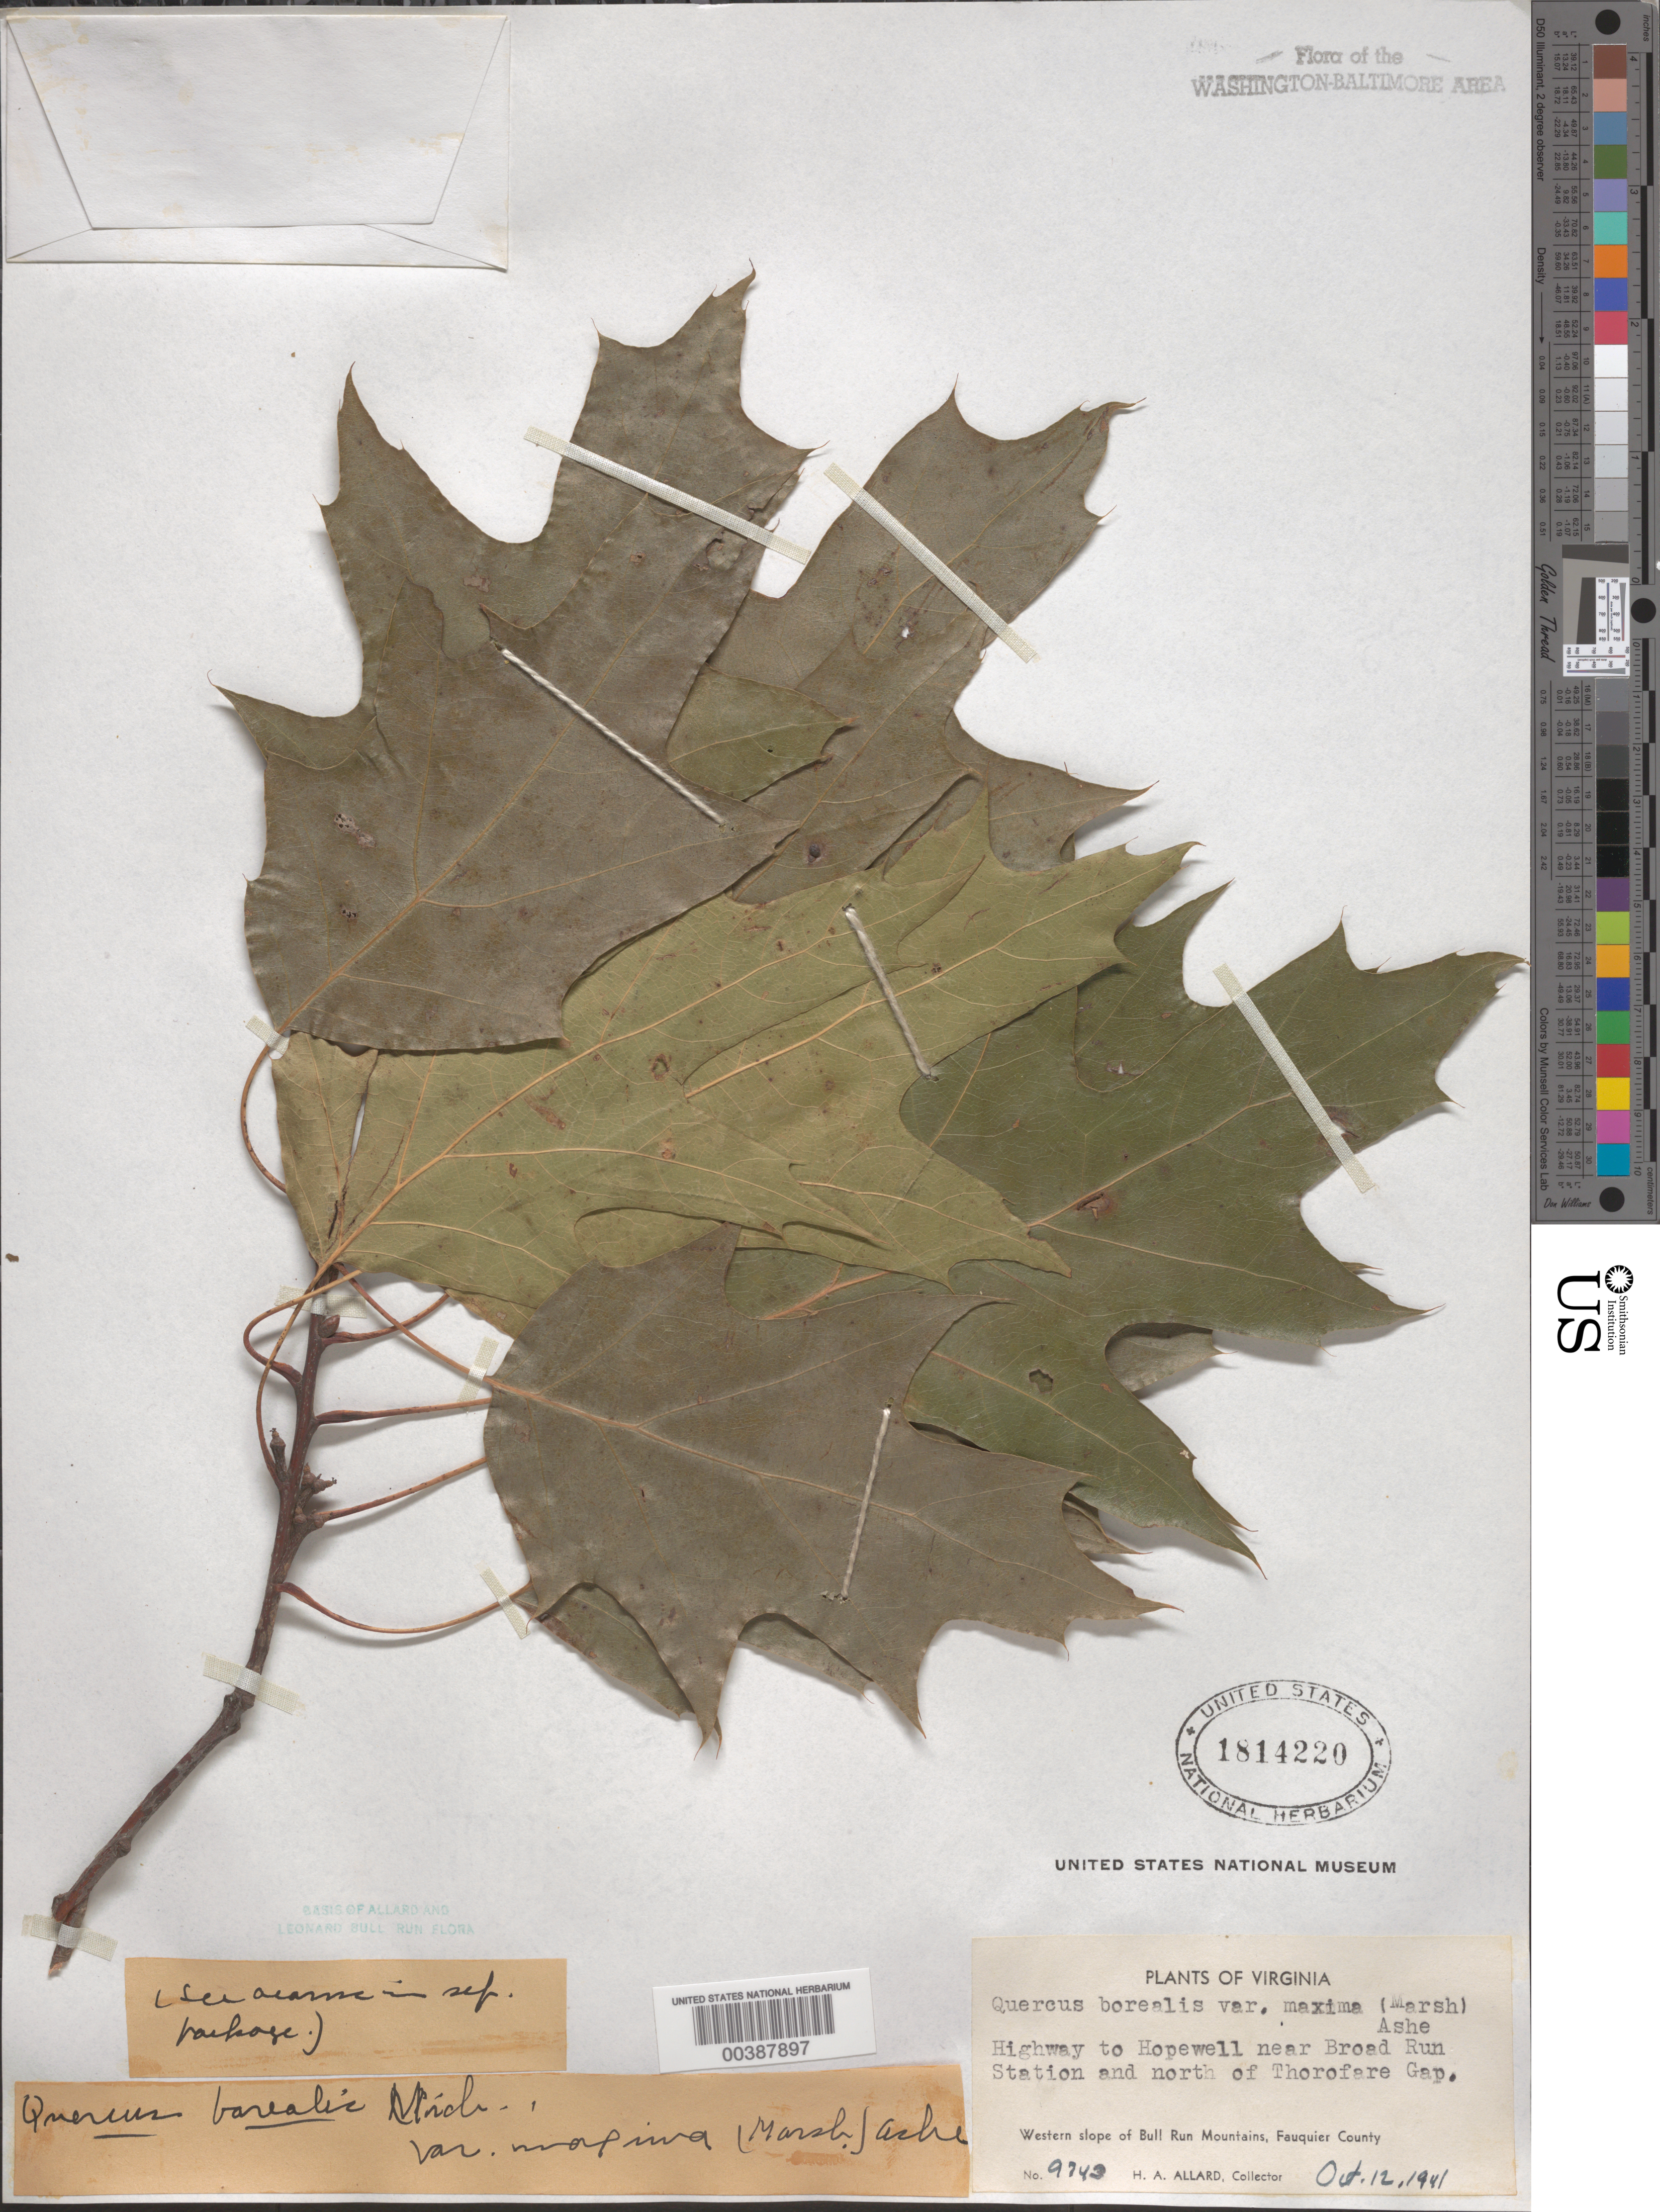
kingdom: Plantae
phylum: Tracheophyta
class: Magnoliopsida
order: Fagales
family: Fagaceae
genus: Quercus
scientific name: Quercus rubra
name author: L.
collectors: H. A. Allard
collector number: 9743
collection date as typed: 12 Oct 1941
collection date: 1941-10-12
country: United States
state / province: Virginia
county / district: Fauquier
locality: Highway to Hopewell, near Broad Run Station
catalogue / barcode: US 1814220